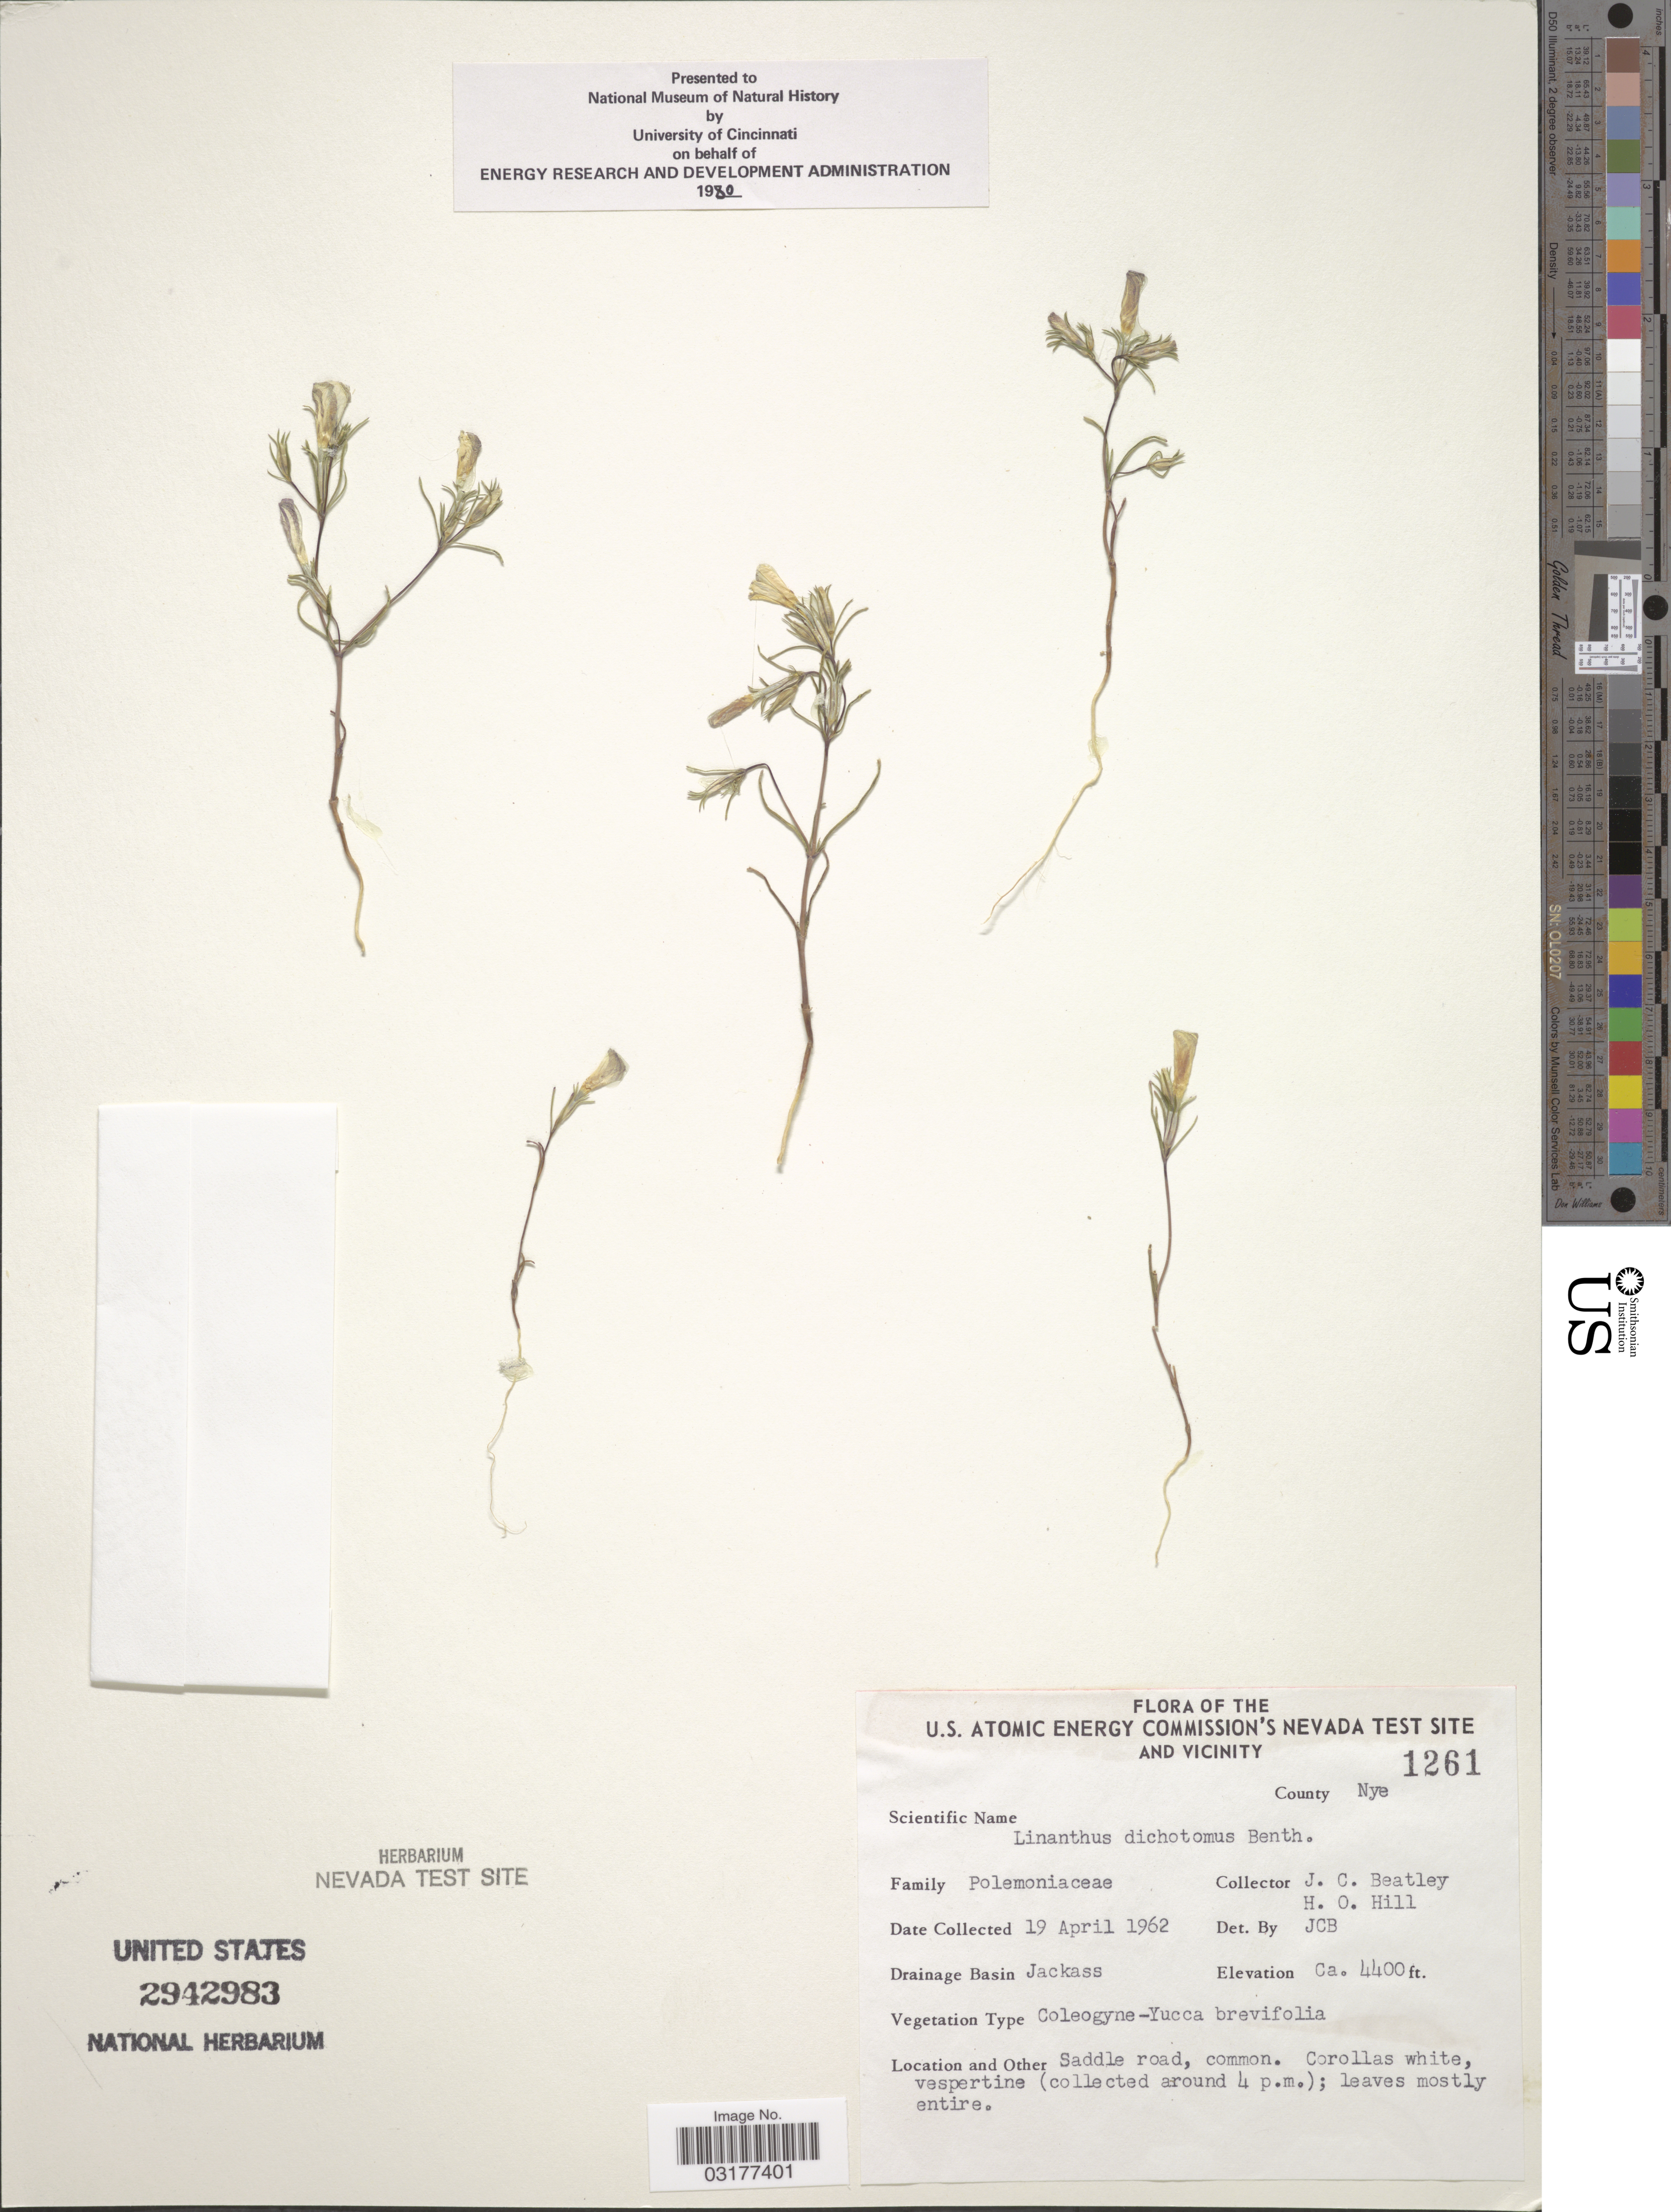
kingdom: Plantae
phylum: Tracheophyta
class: Magnoliopsida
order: Ericales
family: Polemoniaceae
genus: Linanthus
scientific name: Linanthus dichotomus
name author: Benth.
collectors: J. C. Beatley & H. Hill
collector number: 1261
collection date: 1962-04-19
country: United States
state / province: Nevada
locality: The U.S. Atomic Energy Commission's Nevada Test Site and Vicinity. County Nye. Drainage Basin Jackass. Saddle road.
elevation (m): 1341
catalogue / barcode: US 2942983